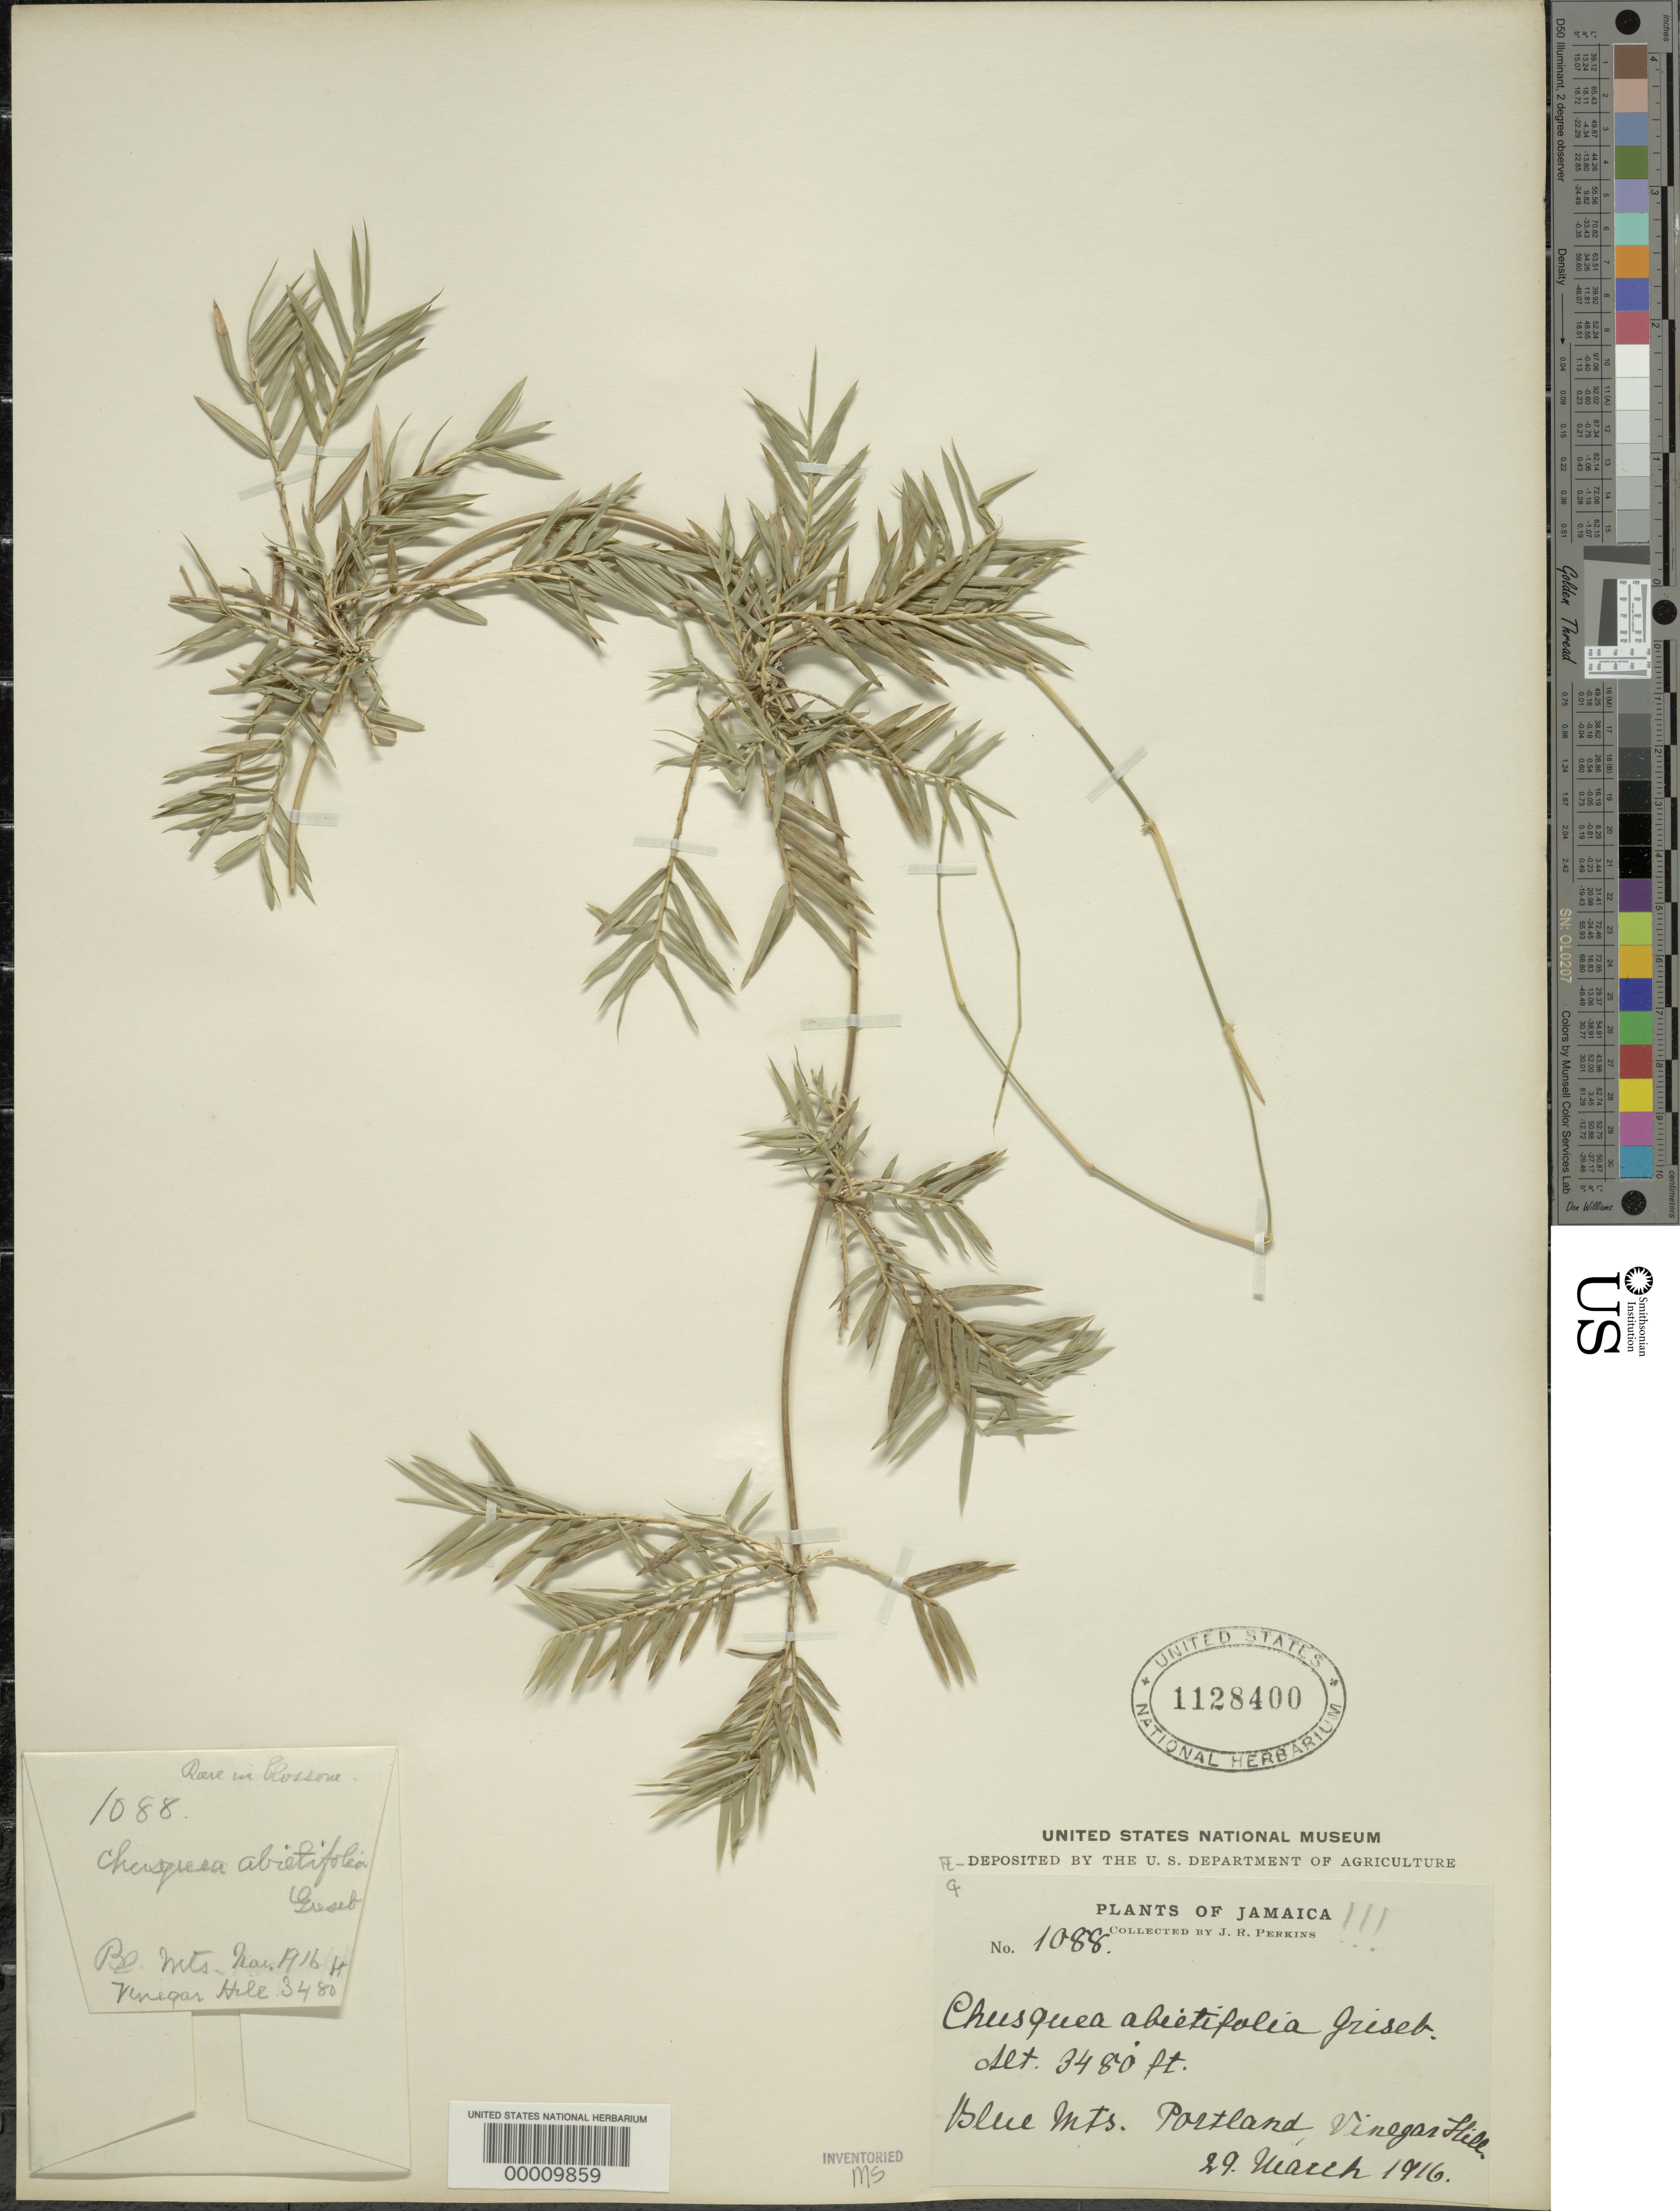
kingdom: Plantae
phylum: Tracheophyta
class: Liliopsida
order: Poales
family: Poaceae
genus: Chusquea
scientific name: Chusquea abietifolia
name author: Griseb.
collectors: J. R. Perkins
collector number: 1088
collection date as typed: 29 Mar 1916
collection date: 1916-03-29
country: Jamaica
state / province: Portland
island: Greater Antilles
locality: Blue mountains, vinegar hill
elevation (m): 1061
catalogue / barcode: US 1128400